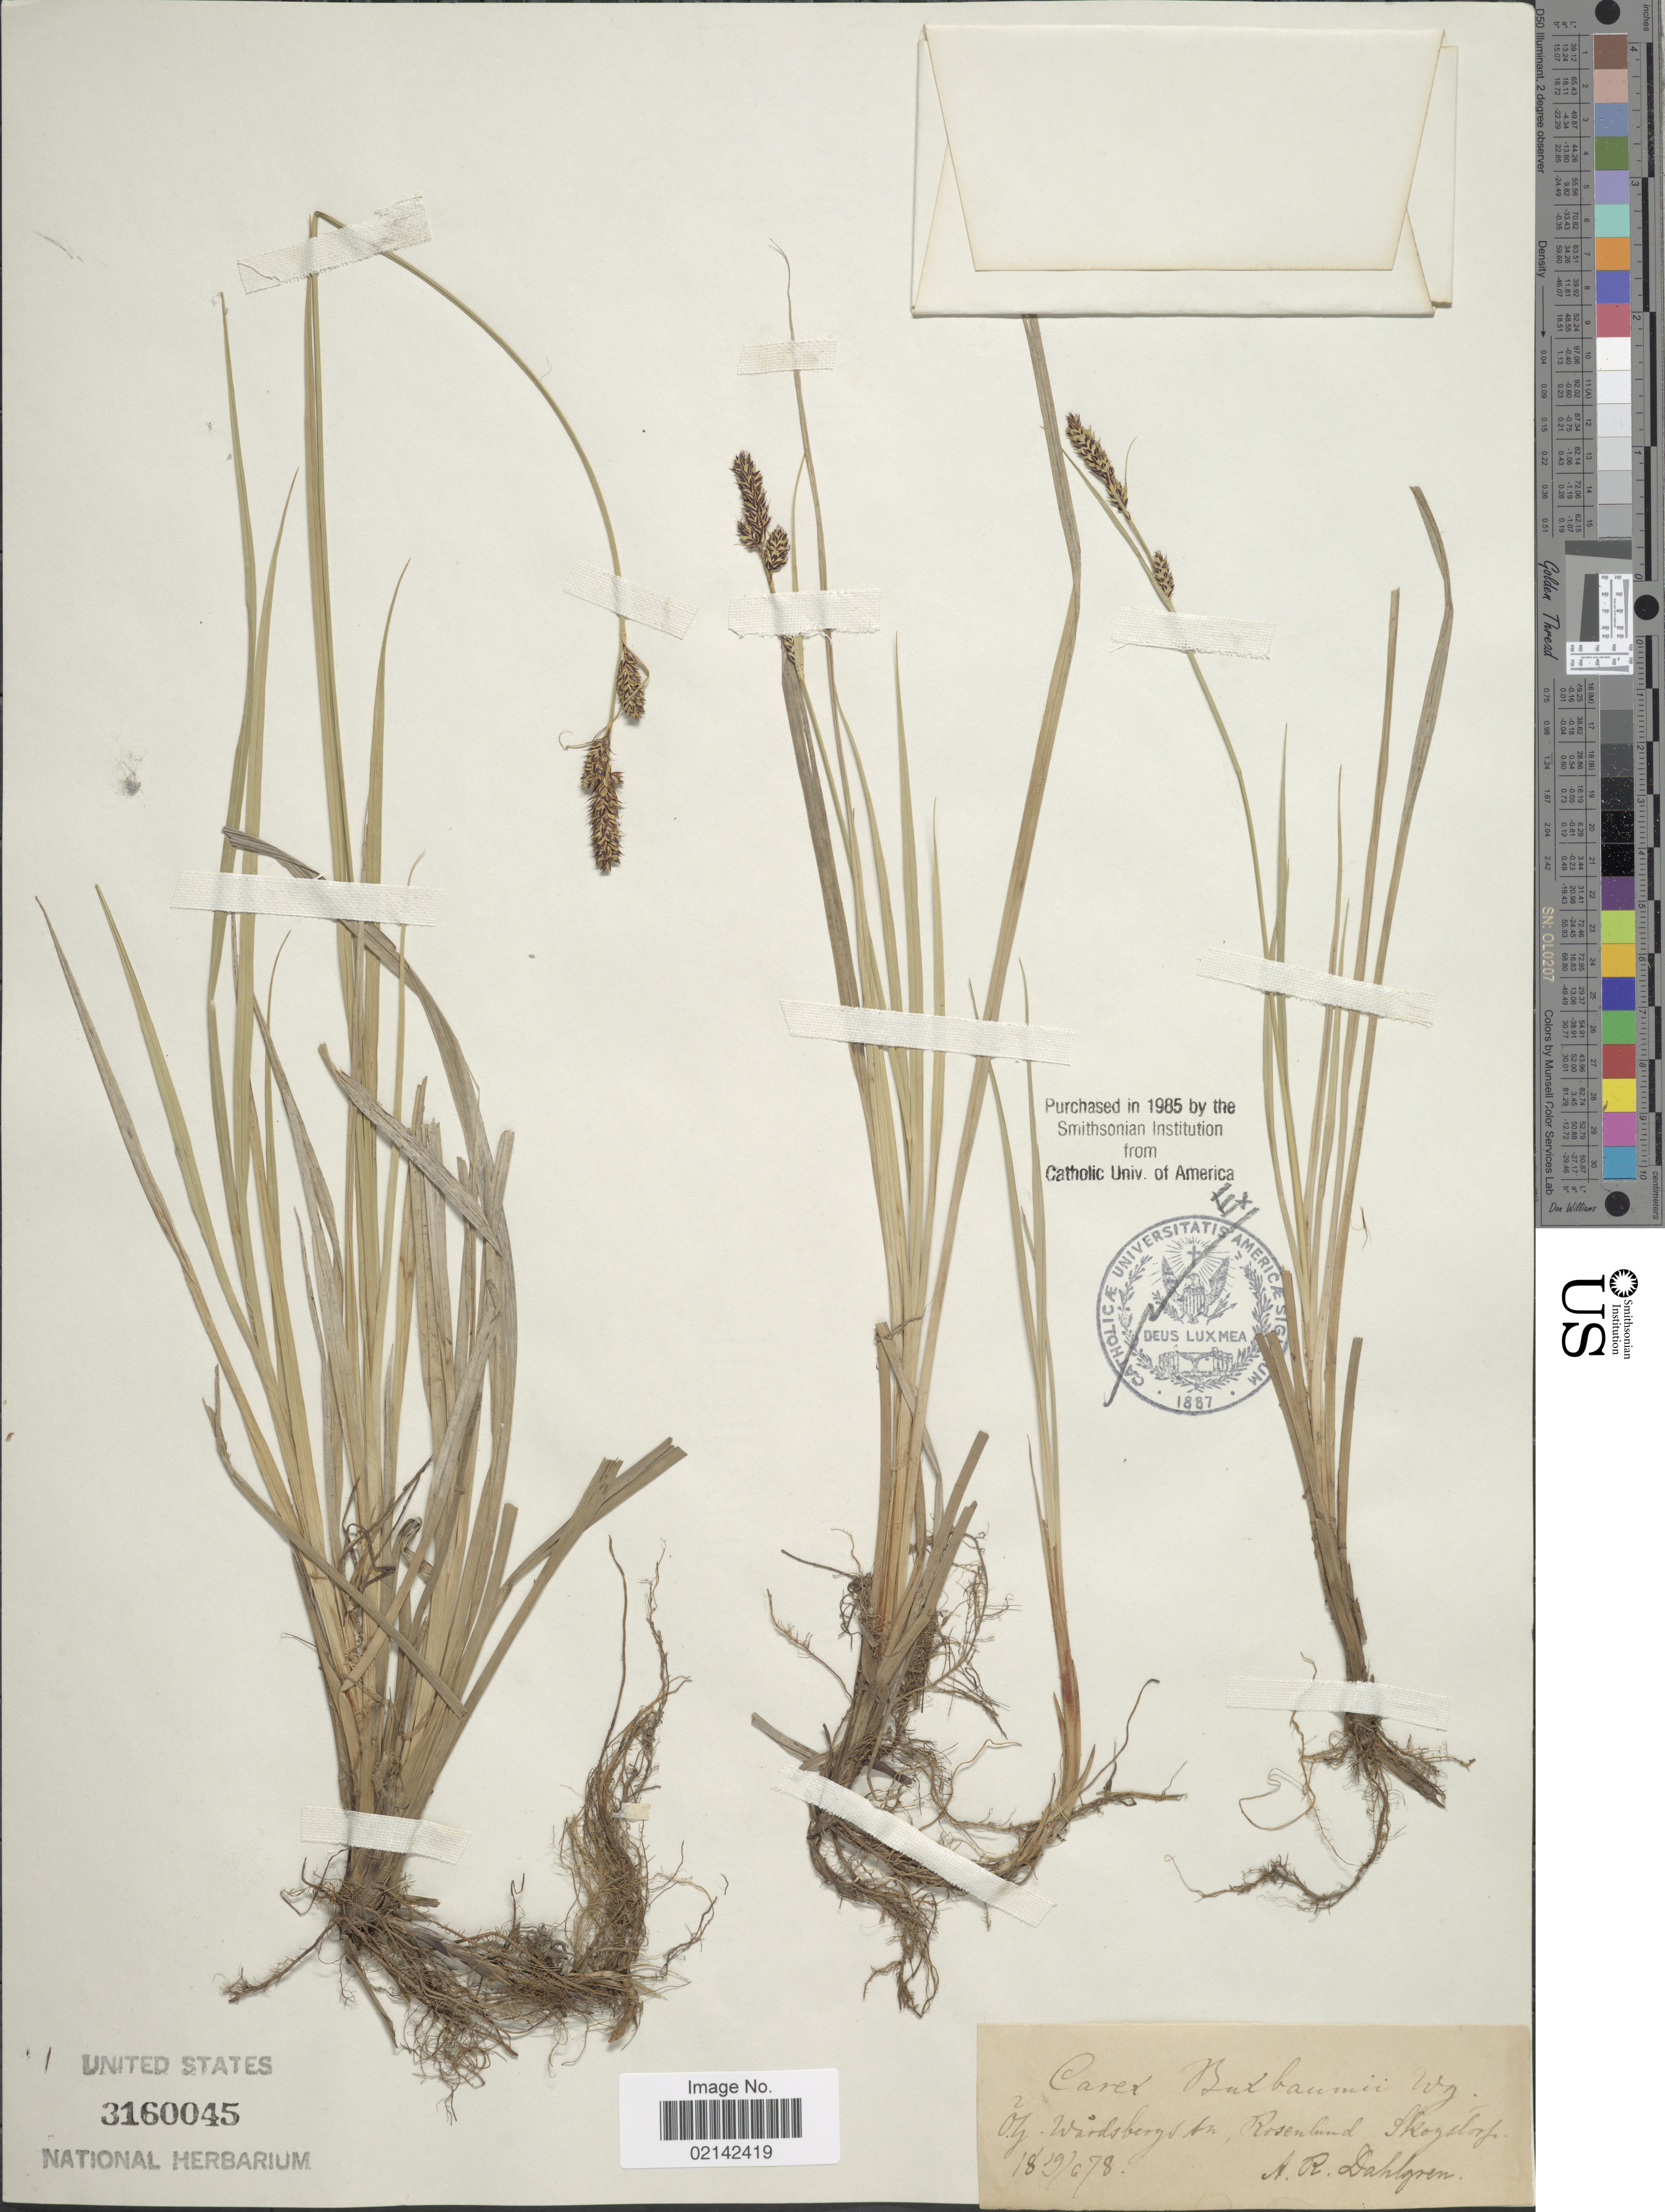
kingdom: Plantae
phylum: Tracheophyta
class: Liliopsida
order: Poales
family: Cyperaceae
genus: Carex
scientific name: Carex buxbaumii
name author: Wahlenb.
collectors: A. Dahlgren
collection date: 1878-06-29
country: Sweden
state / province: Östergötland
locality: Og. Wardsbergs sn. Rosenlund Skogstorp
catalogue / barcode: US 3160045